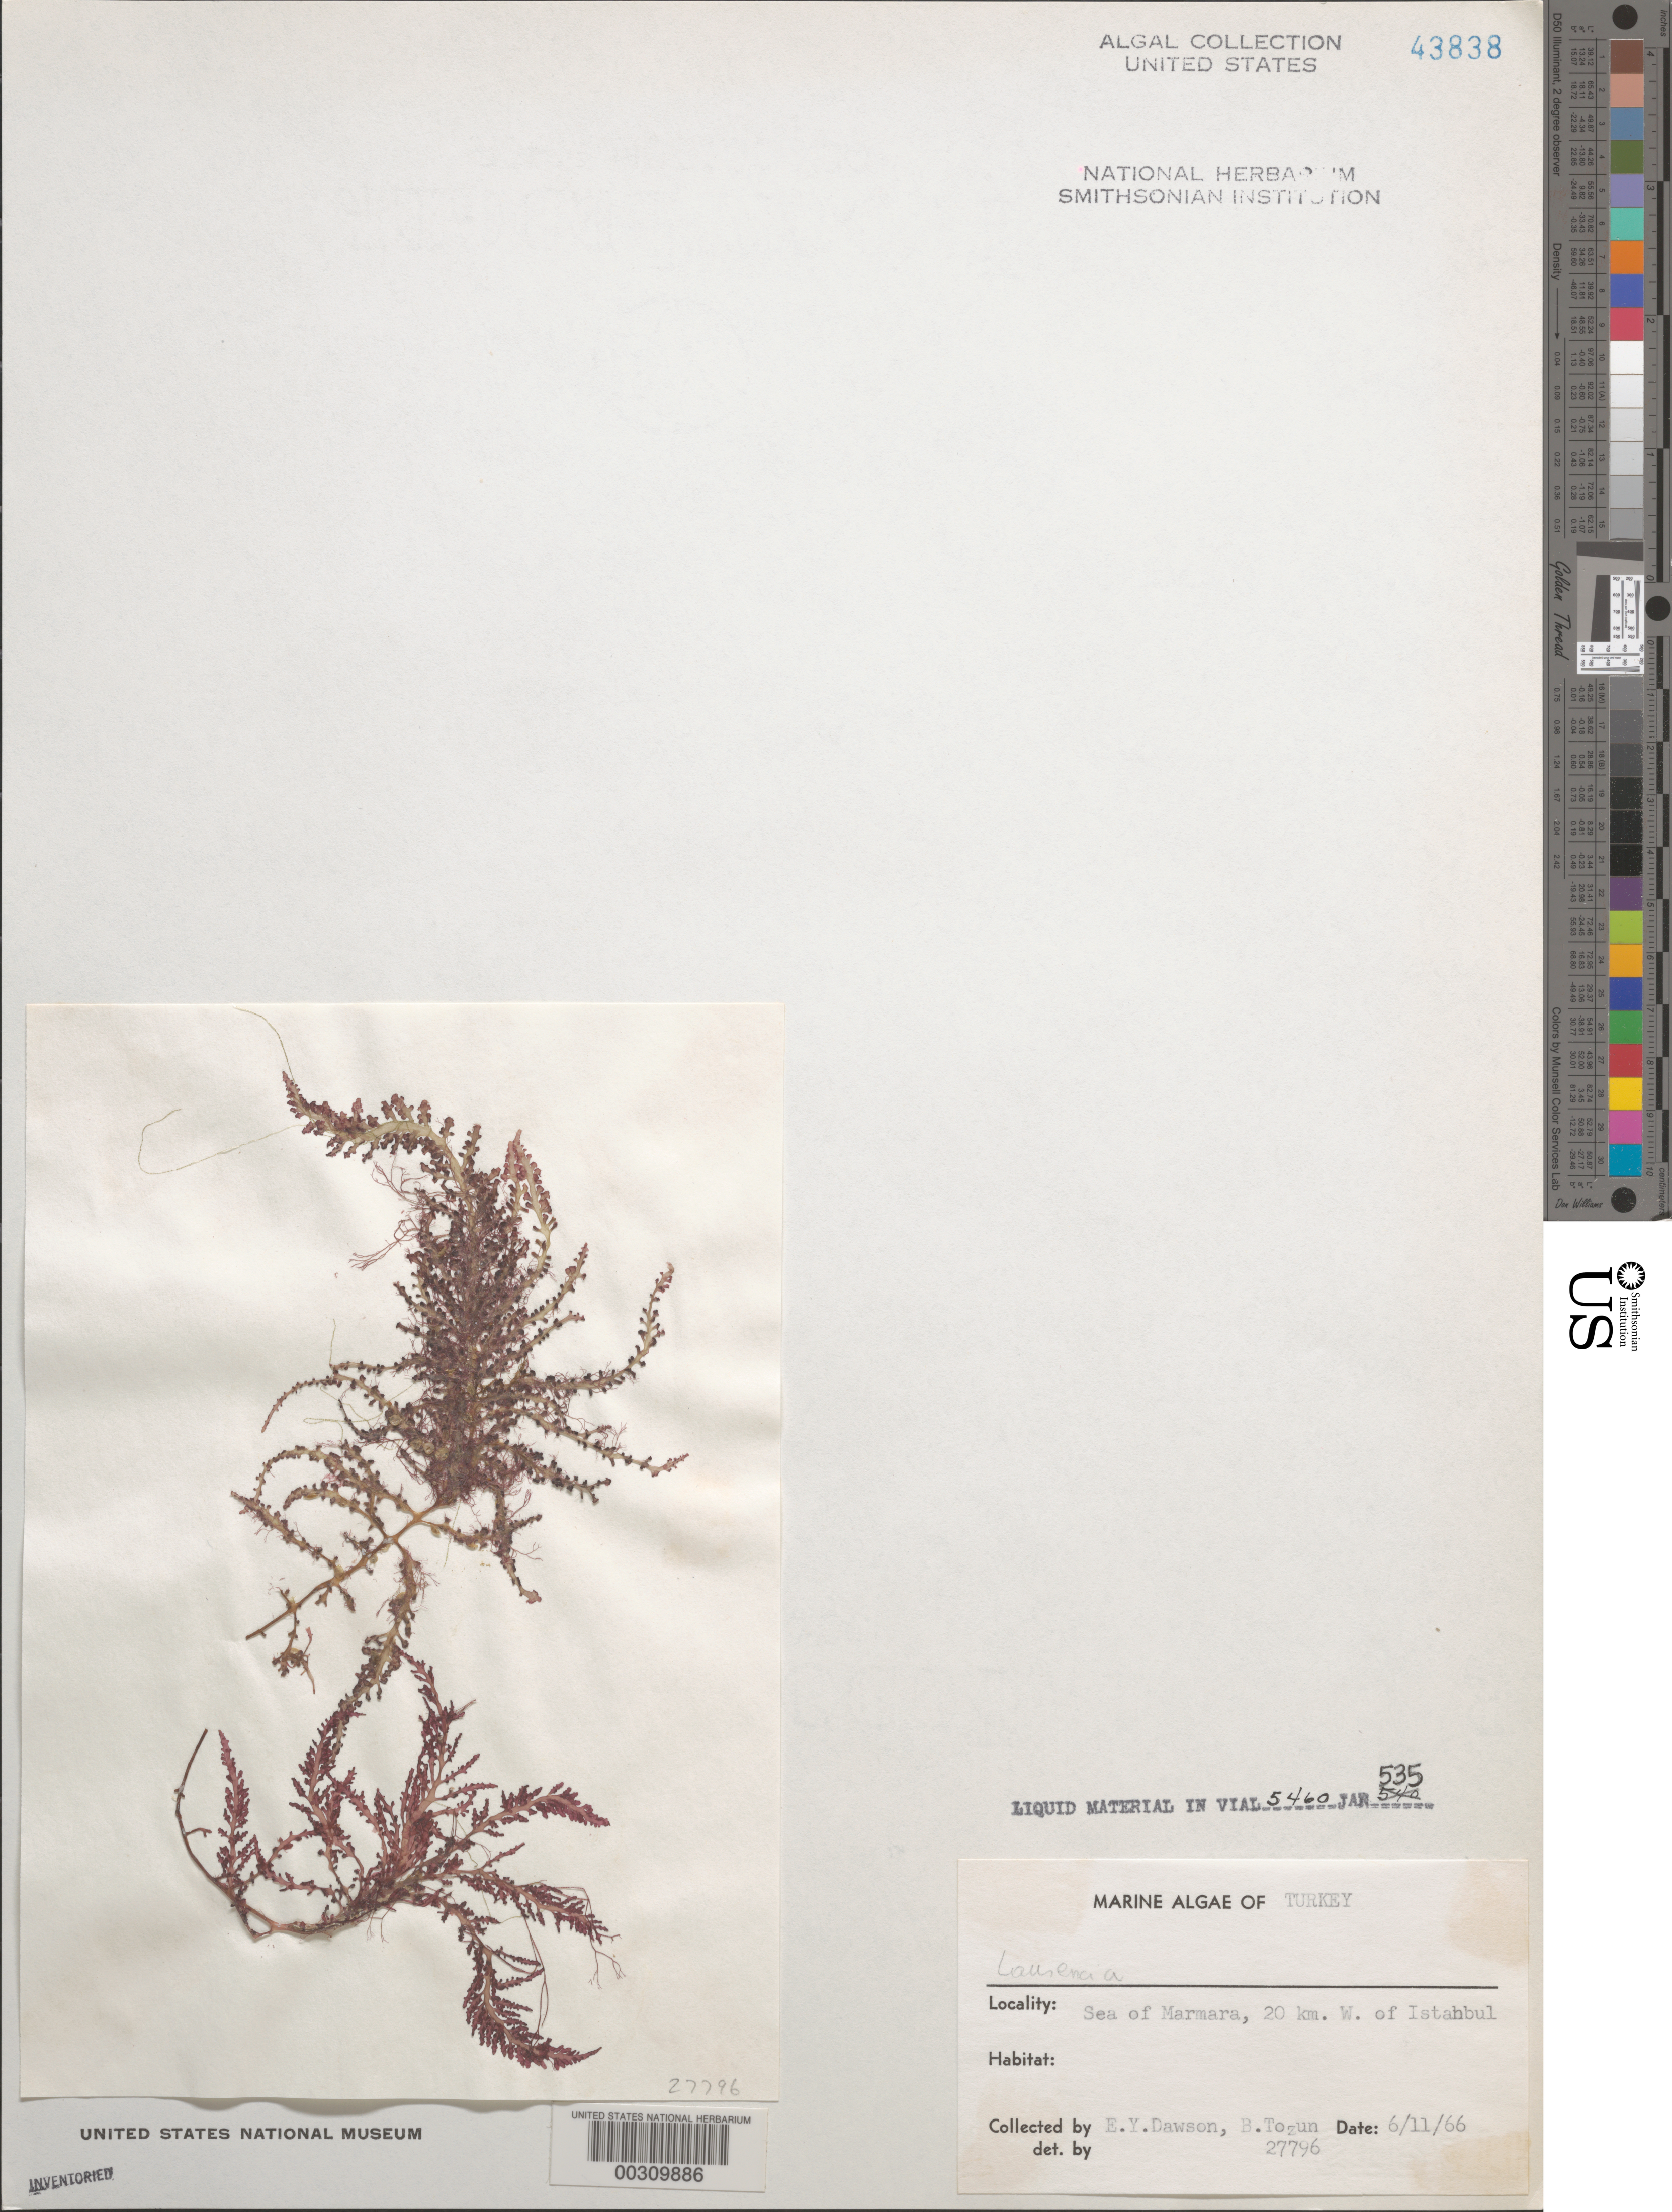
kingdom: Plantae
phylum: Rhodophyta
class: Florideophyceae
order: Ceramiales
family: Rhodomelaceae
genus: Laurencia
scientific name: Laurencia sp.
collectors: E. Y. Dawson & B. Tozun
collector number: EYD 27796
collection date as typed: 11 Jun 1966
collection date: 1966-06-11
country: Turkey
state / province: Istanbul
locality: Sea of Marmara, 20 km west of Istanbul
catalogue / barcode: US 43838